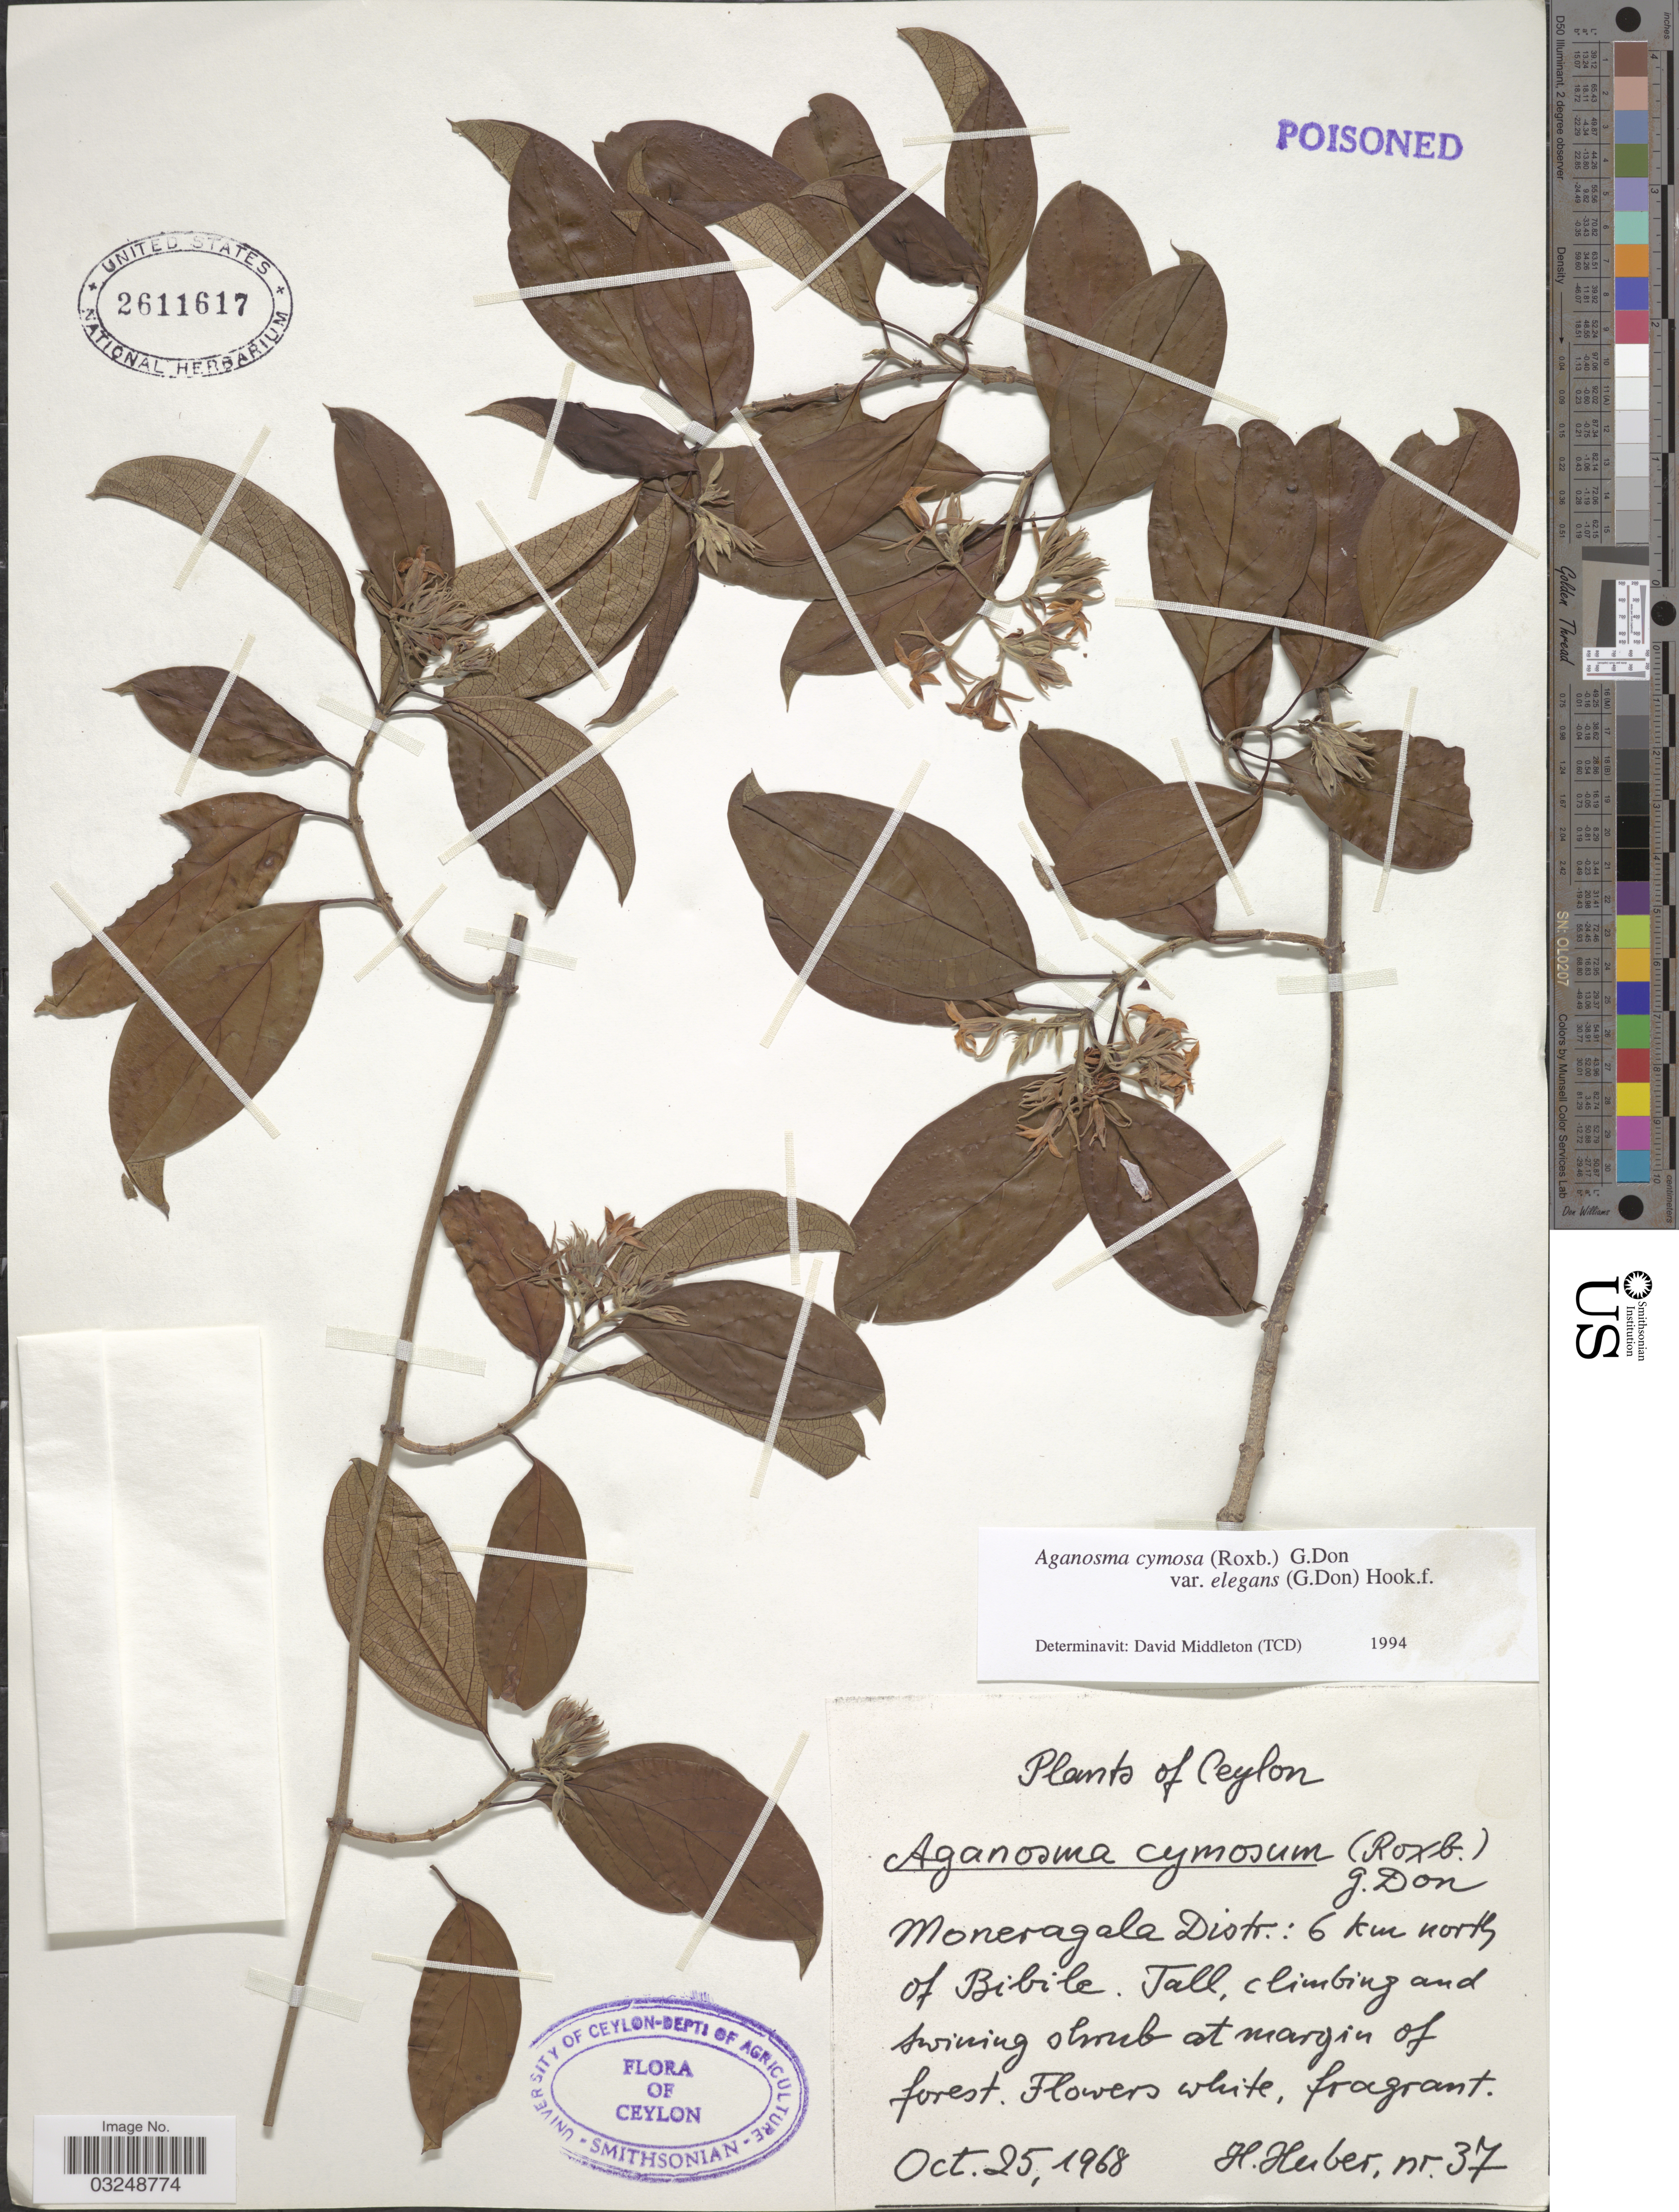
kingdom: Plantae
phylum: Tracheophyta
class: Magnoliopsida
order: Gentianales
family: Apocynaceae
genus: Aganosma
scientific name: Aganosma cymosa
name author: (Roxb.) G. Don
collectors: H. Huber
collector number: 37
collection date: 1968-10-25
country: Sri Lanka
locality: Ceylon, Moneragala Distr.: 6 km north of Bibile.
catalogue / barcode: US 2611617